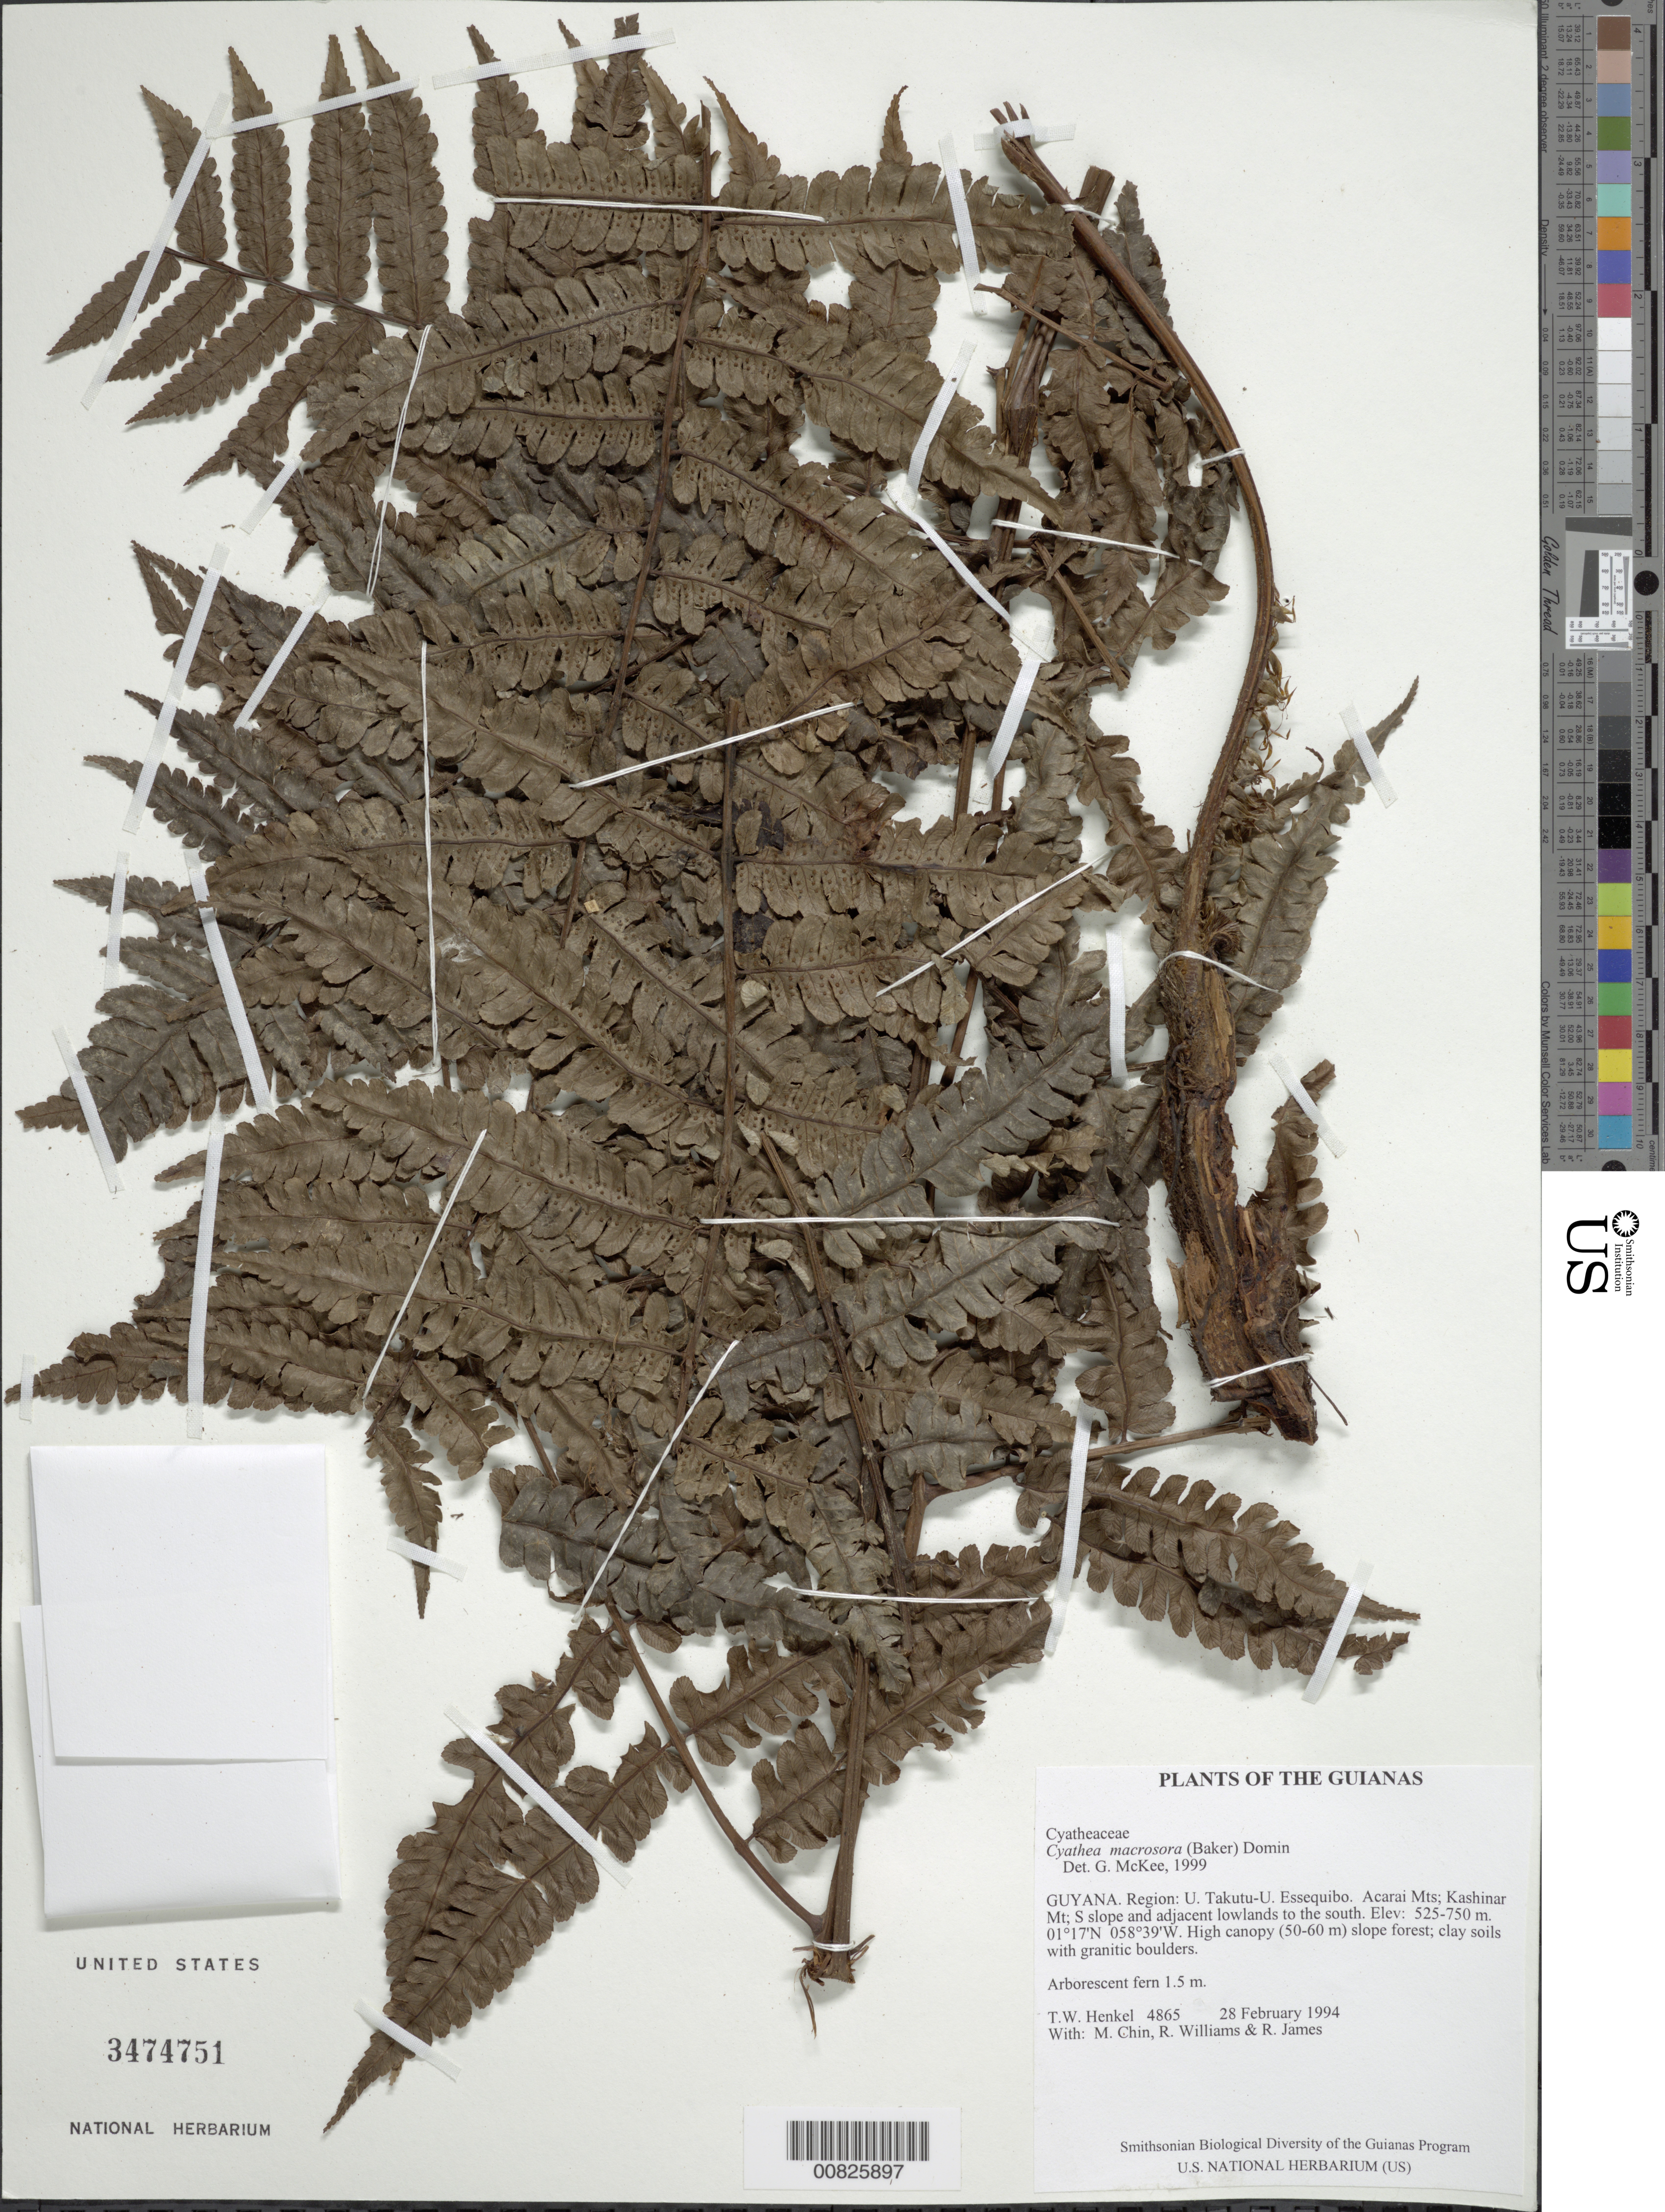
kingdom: Plantae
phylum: Tracheophyta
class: Polypodiopsida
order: Cyatheales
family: Cyatheaceae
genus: Cyathea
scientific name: Cyathea macrosora var. macrosora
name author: (Baker) Domin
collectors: T. Henkel, M. Chin, R. Williams & R. James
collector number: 4865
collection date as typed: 28 February 1994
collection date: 1994-02-28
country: Guyana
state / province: U. Takutu-U. Essequibo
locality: Acarai Mts; Kashinar Mt; S slope and adjacent lowlands to the south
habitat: High canopy (50-60 m) slope forest; clay soils with granitic boulders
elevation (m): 525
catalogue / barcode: US 3474751